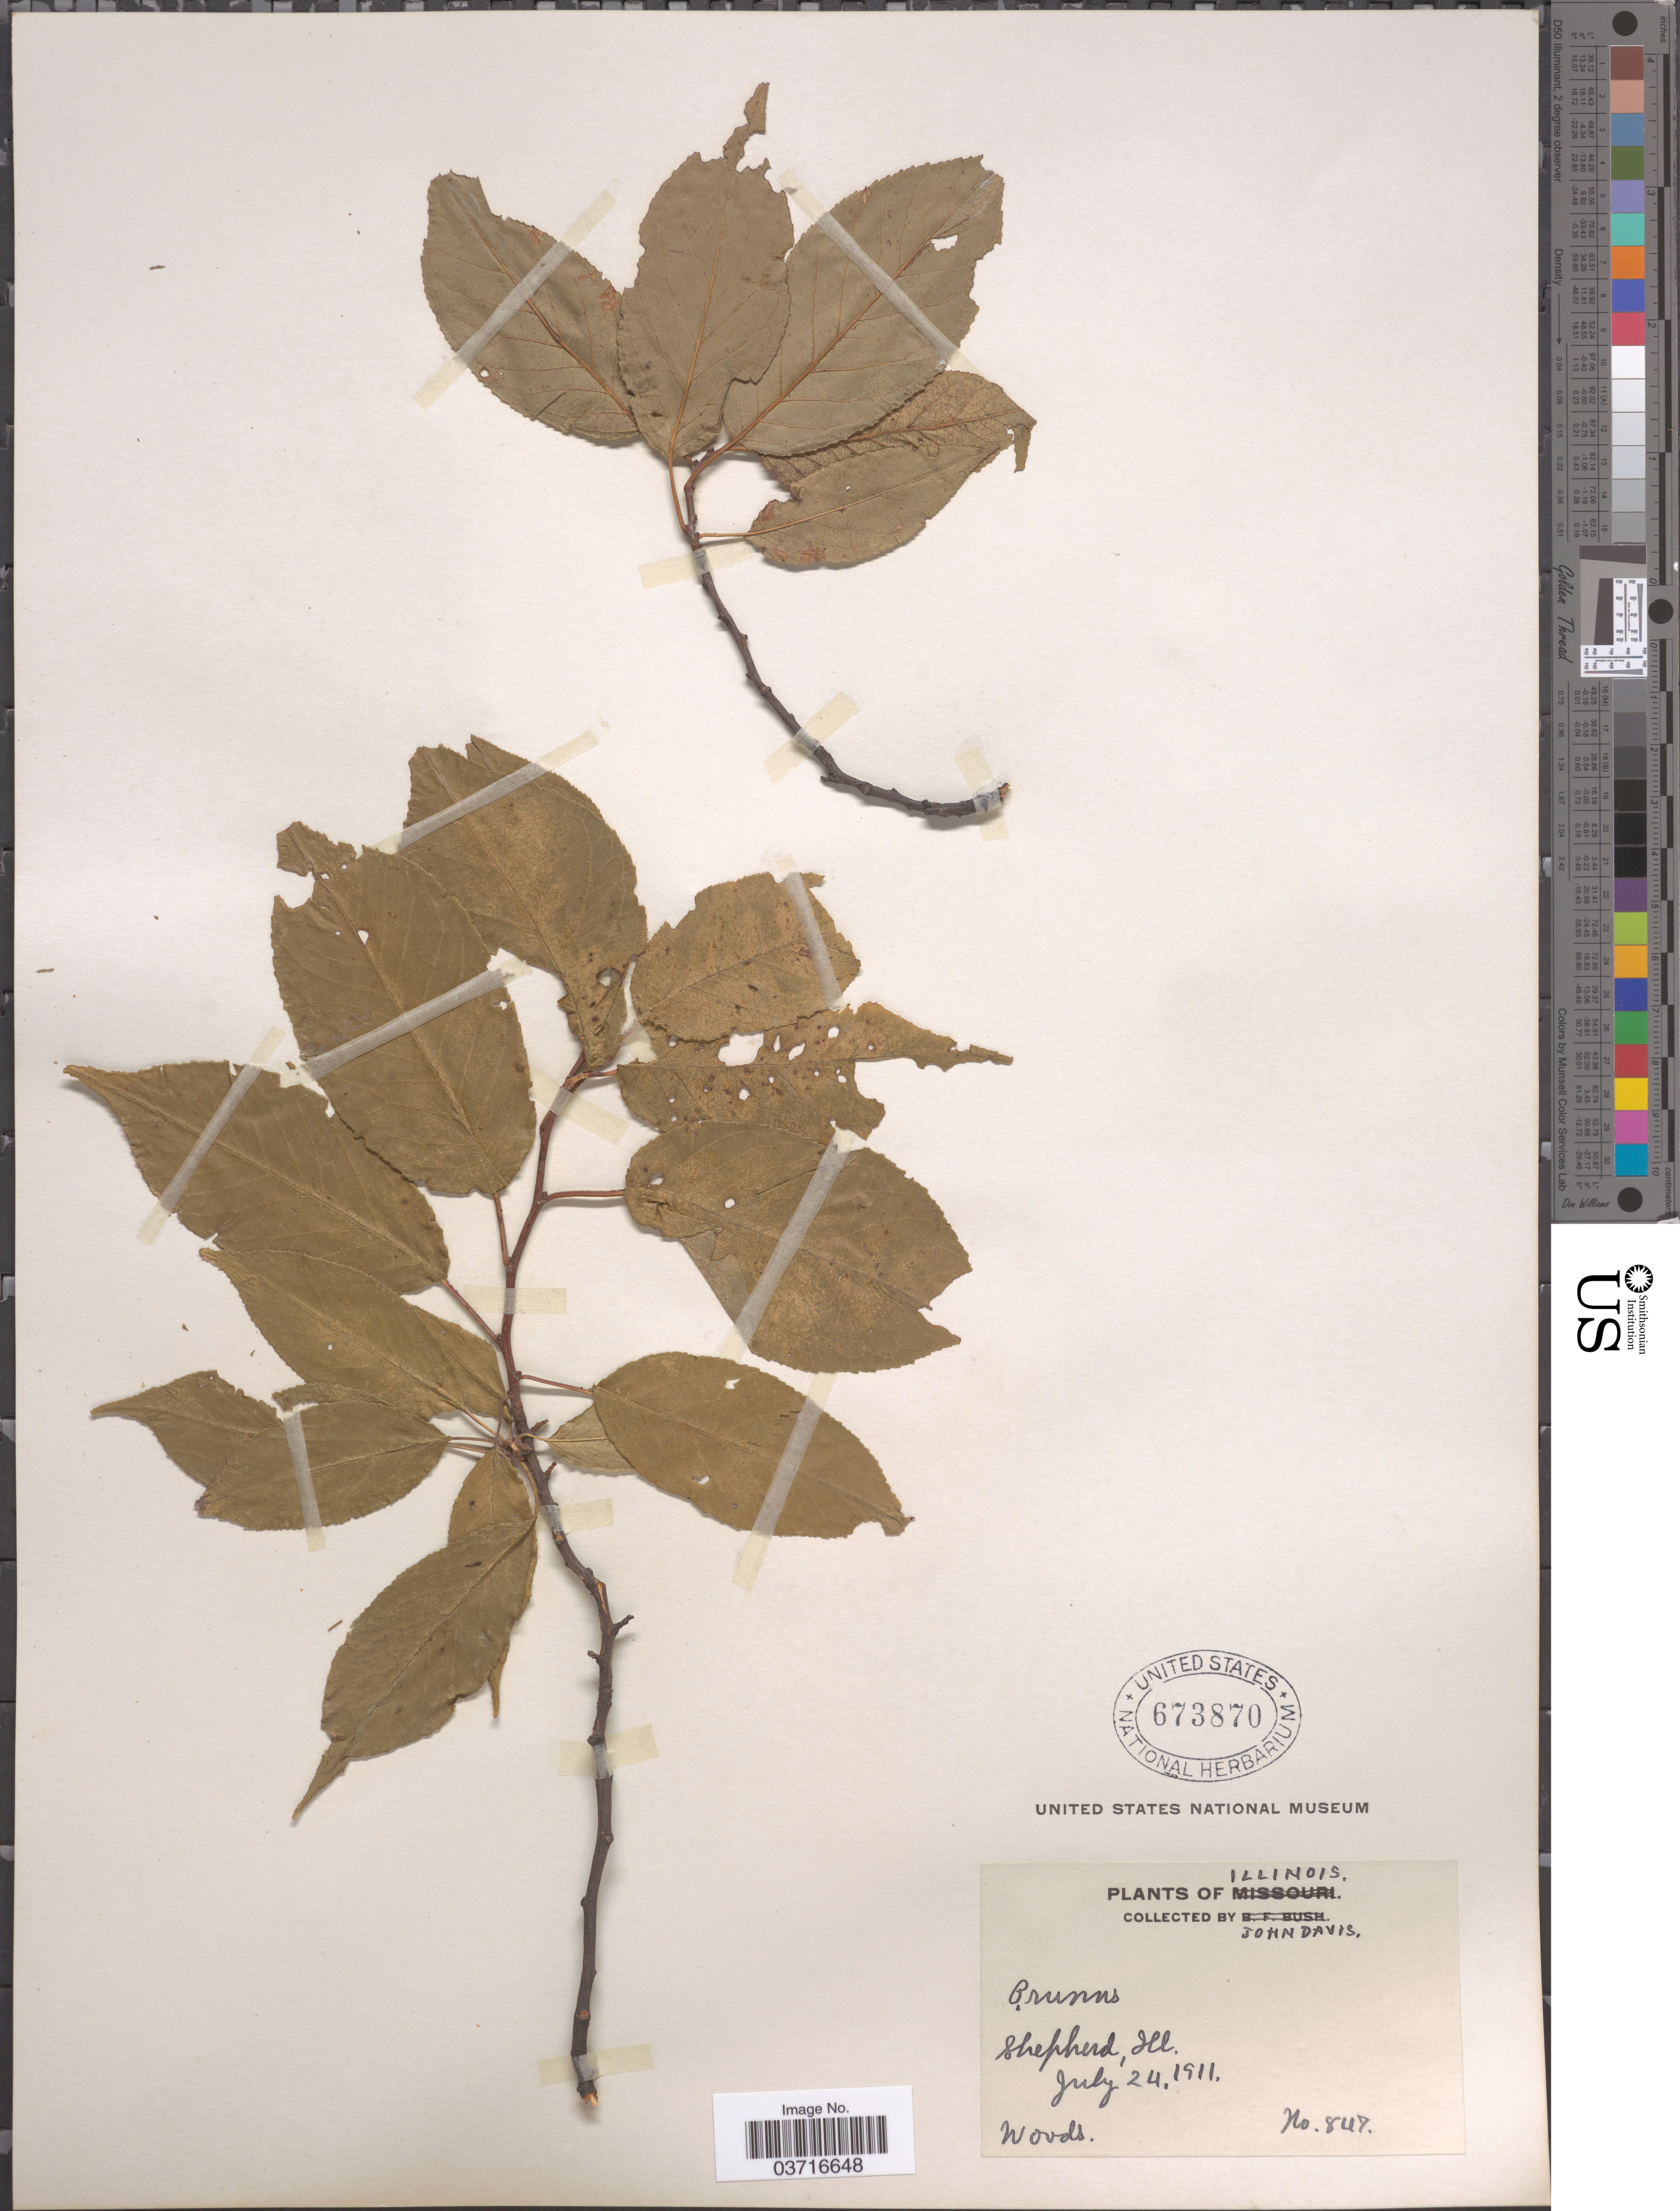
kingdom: Plantae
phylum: Tracheophyta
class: Magnoliopsida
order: Rosales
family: Rosaceae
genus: Prunus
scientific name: Prunus sp.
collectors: J. Davis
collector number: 847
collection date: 1911-07-24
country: United States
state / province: Illinois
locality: Shepherd.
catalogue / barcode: US 676870